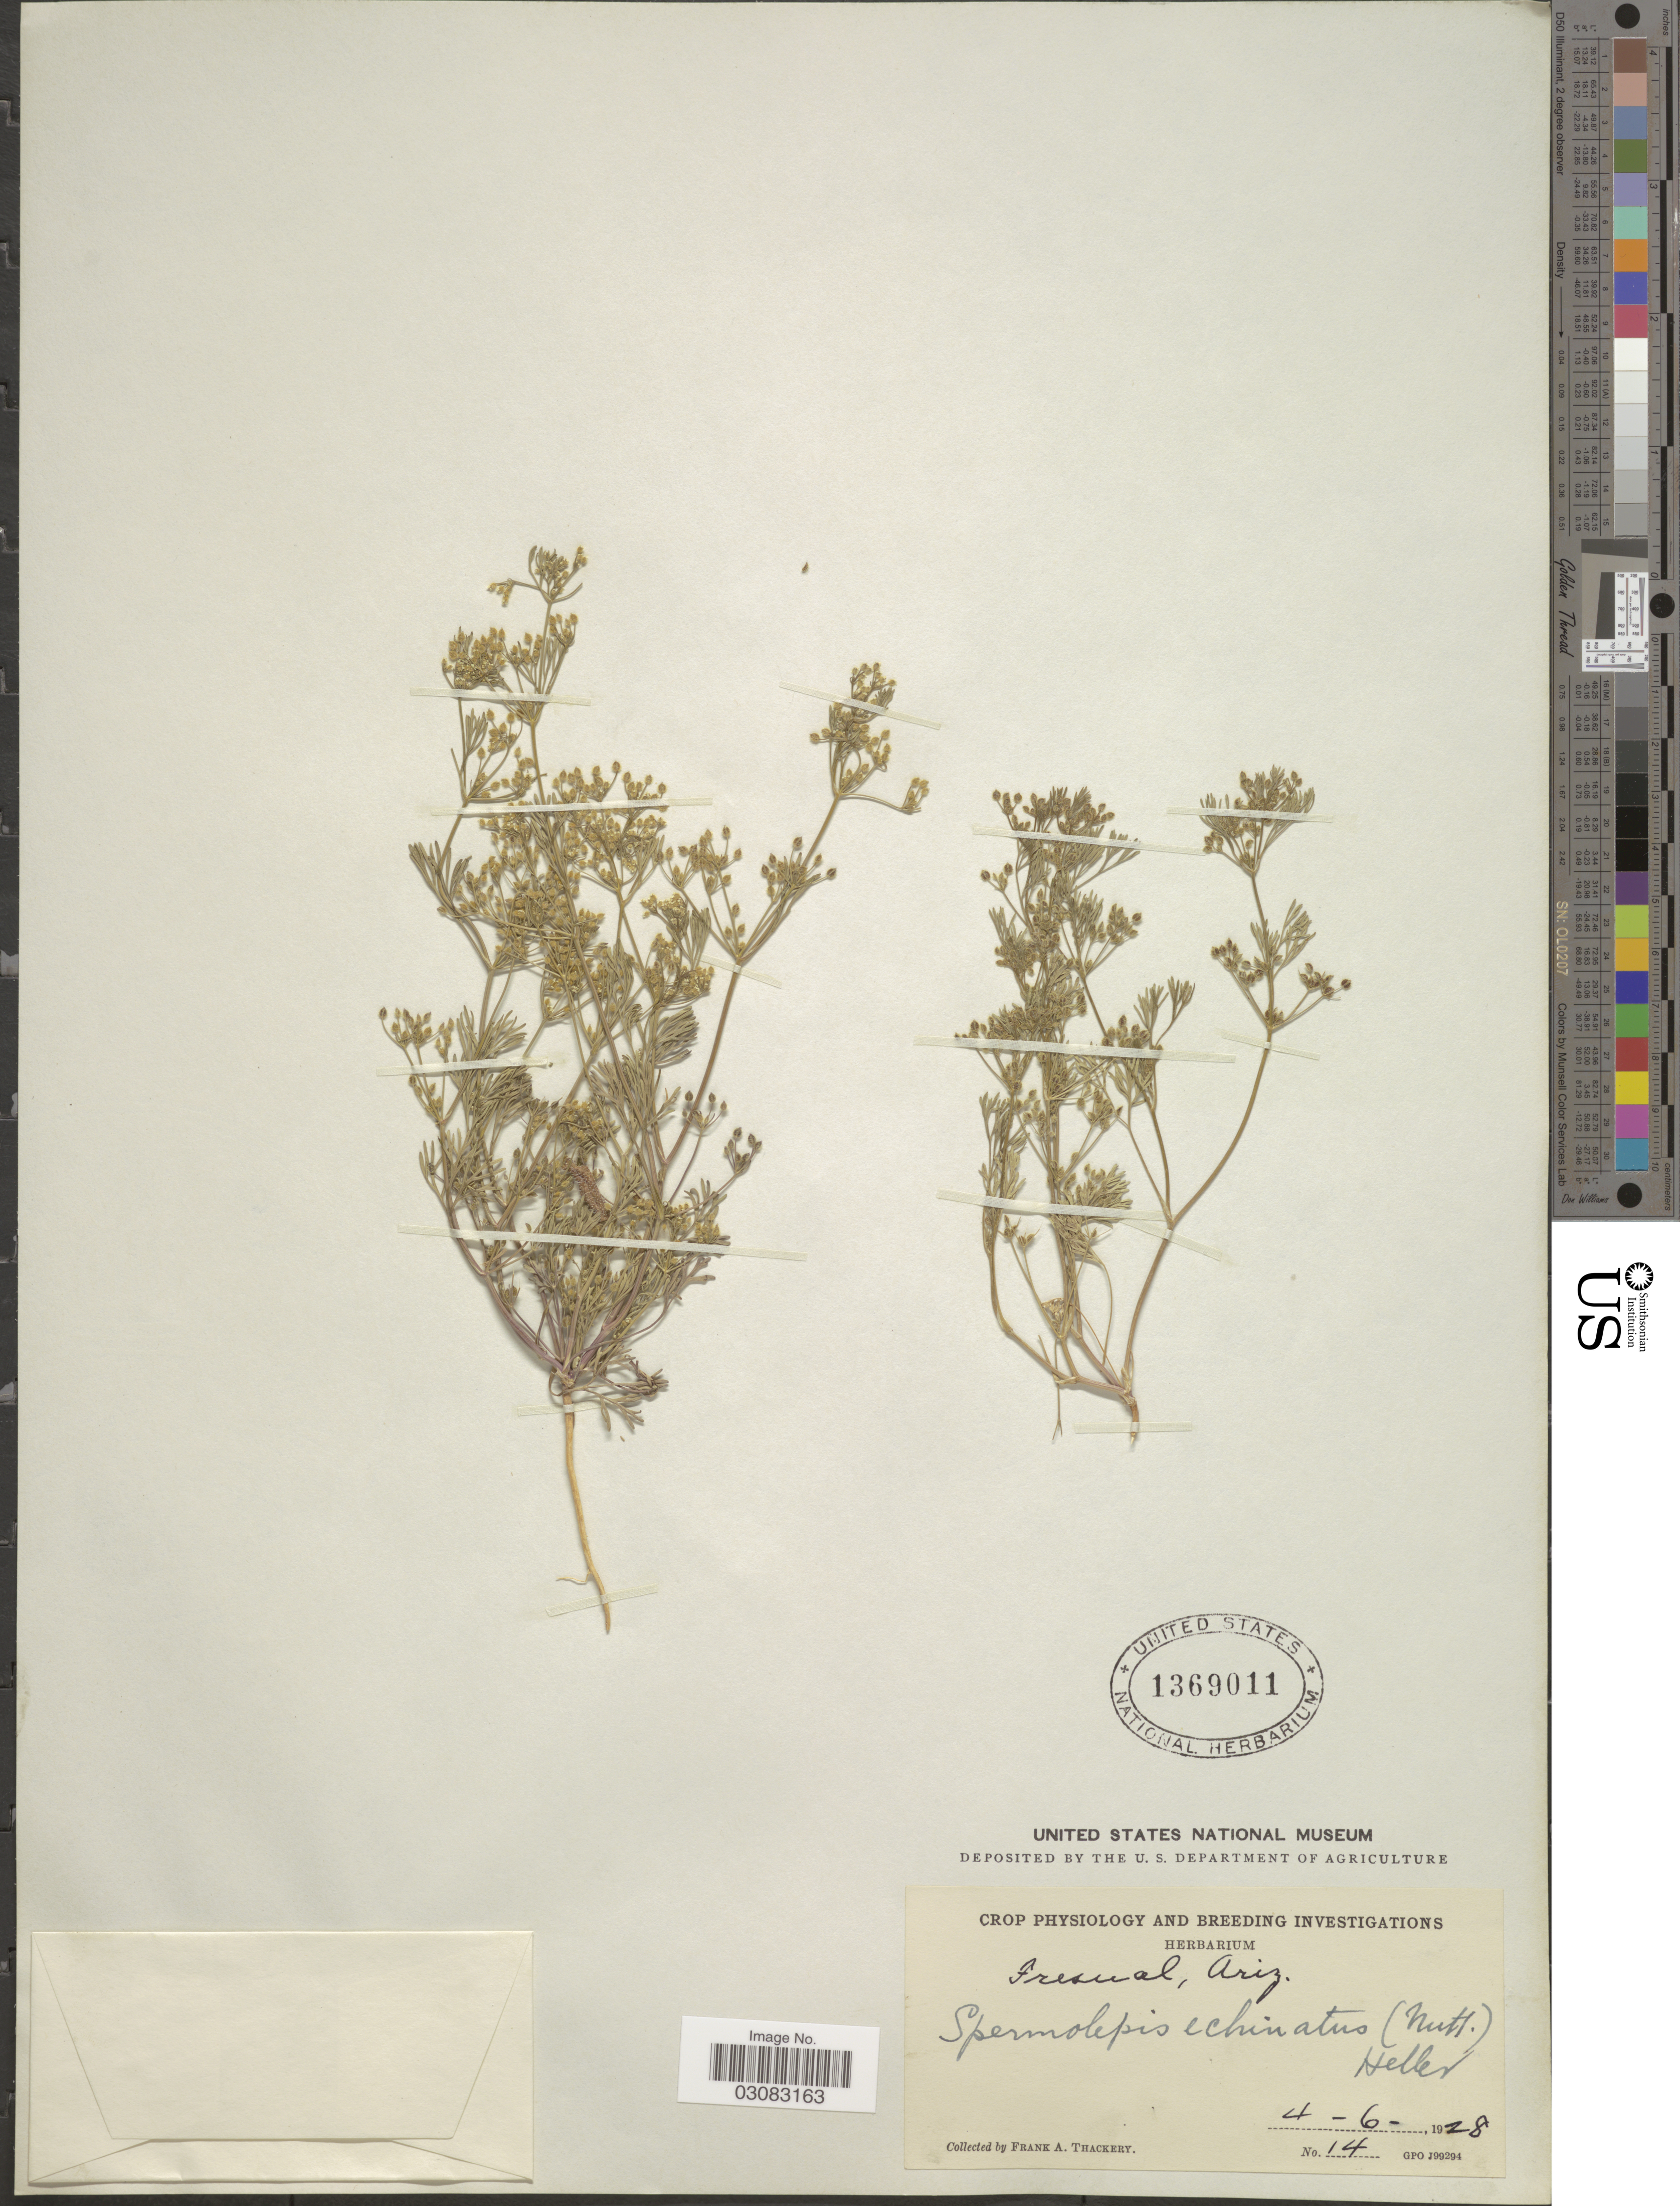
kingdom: Plantae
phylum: Tracheophyta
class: Magnoliopsida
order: Apiales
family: Apiaceae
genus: Spermolepis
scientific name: Spermolepis echinata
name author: (Nutt. ex DC.) A. Heller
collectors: F. Thackery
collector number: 14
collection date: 1928-04-06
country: United States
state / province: Arizona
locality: Fresnel.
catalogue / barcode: US 1369011